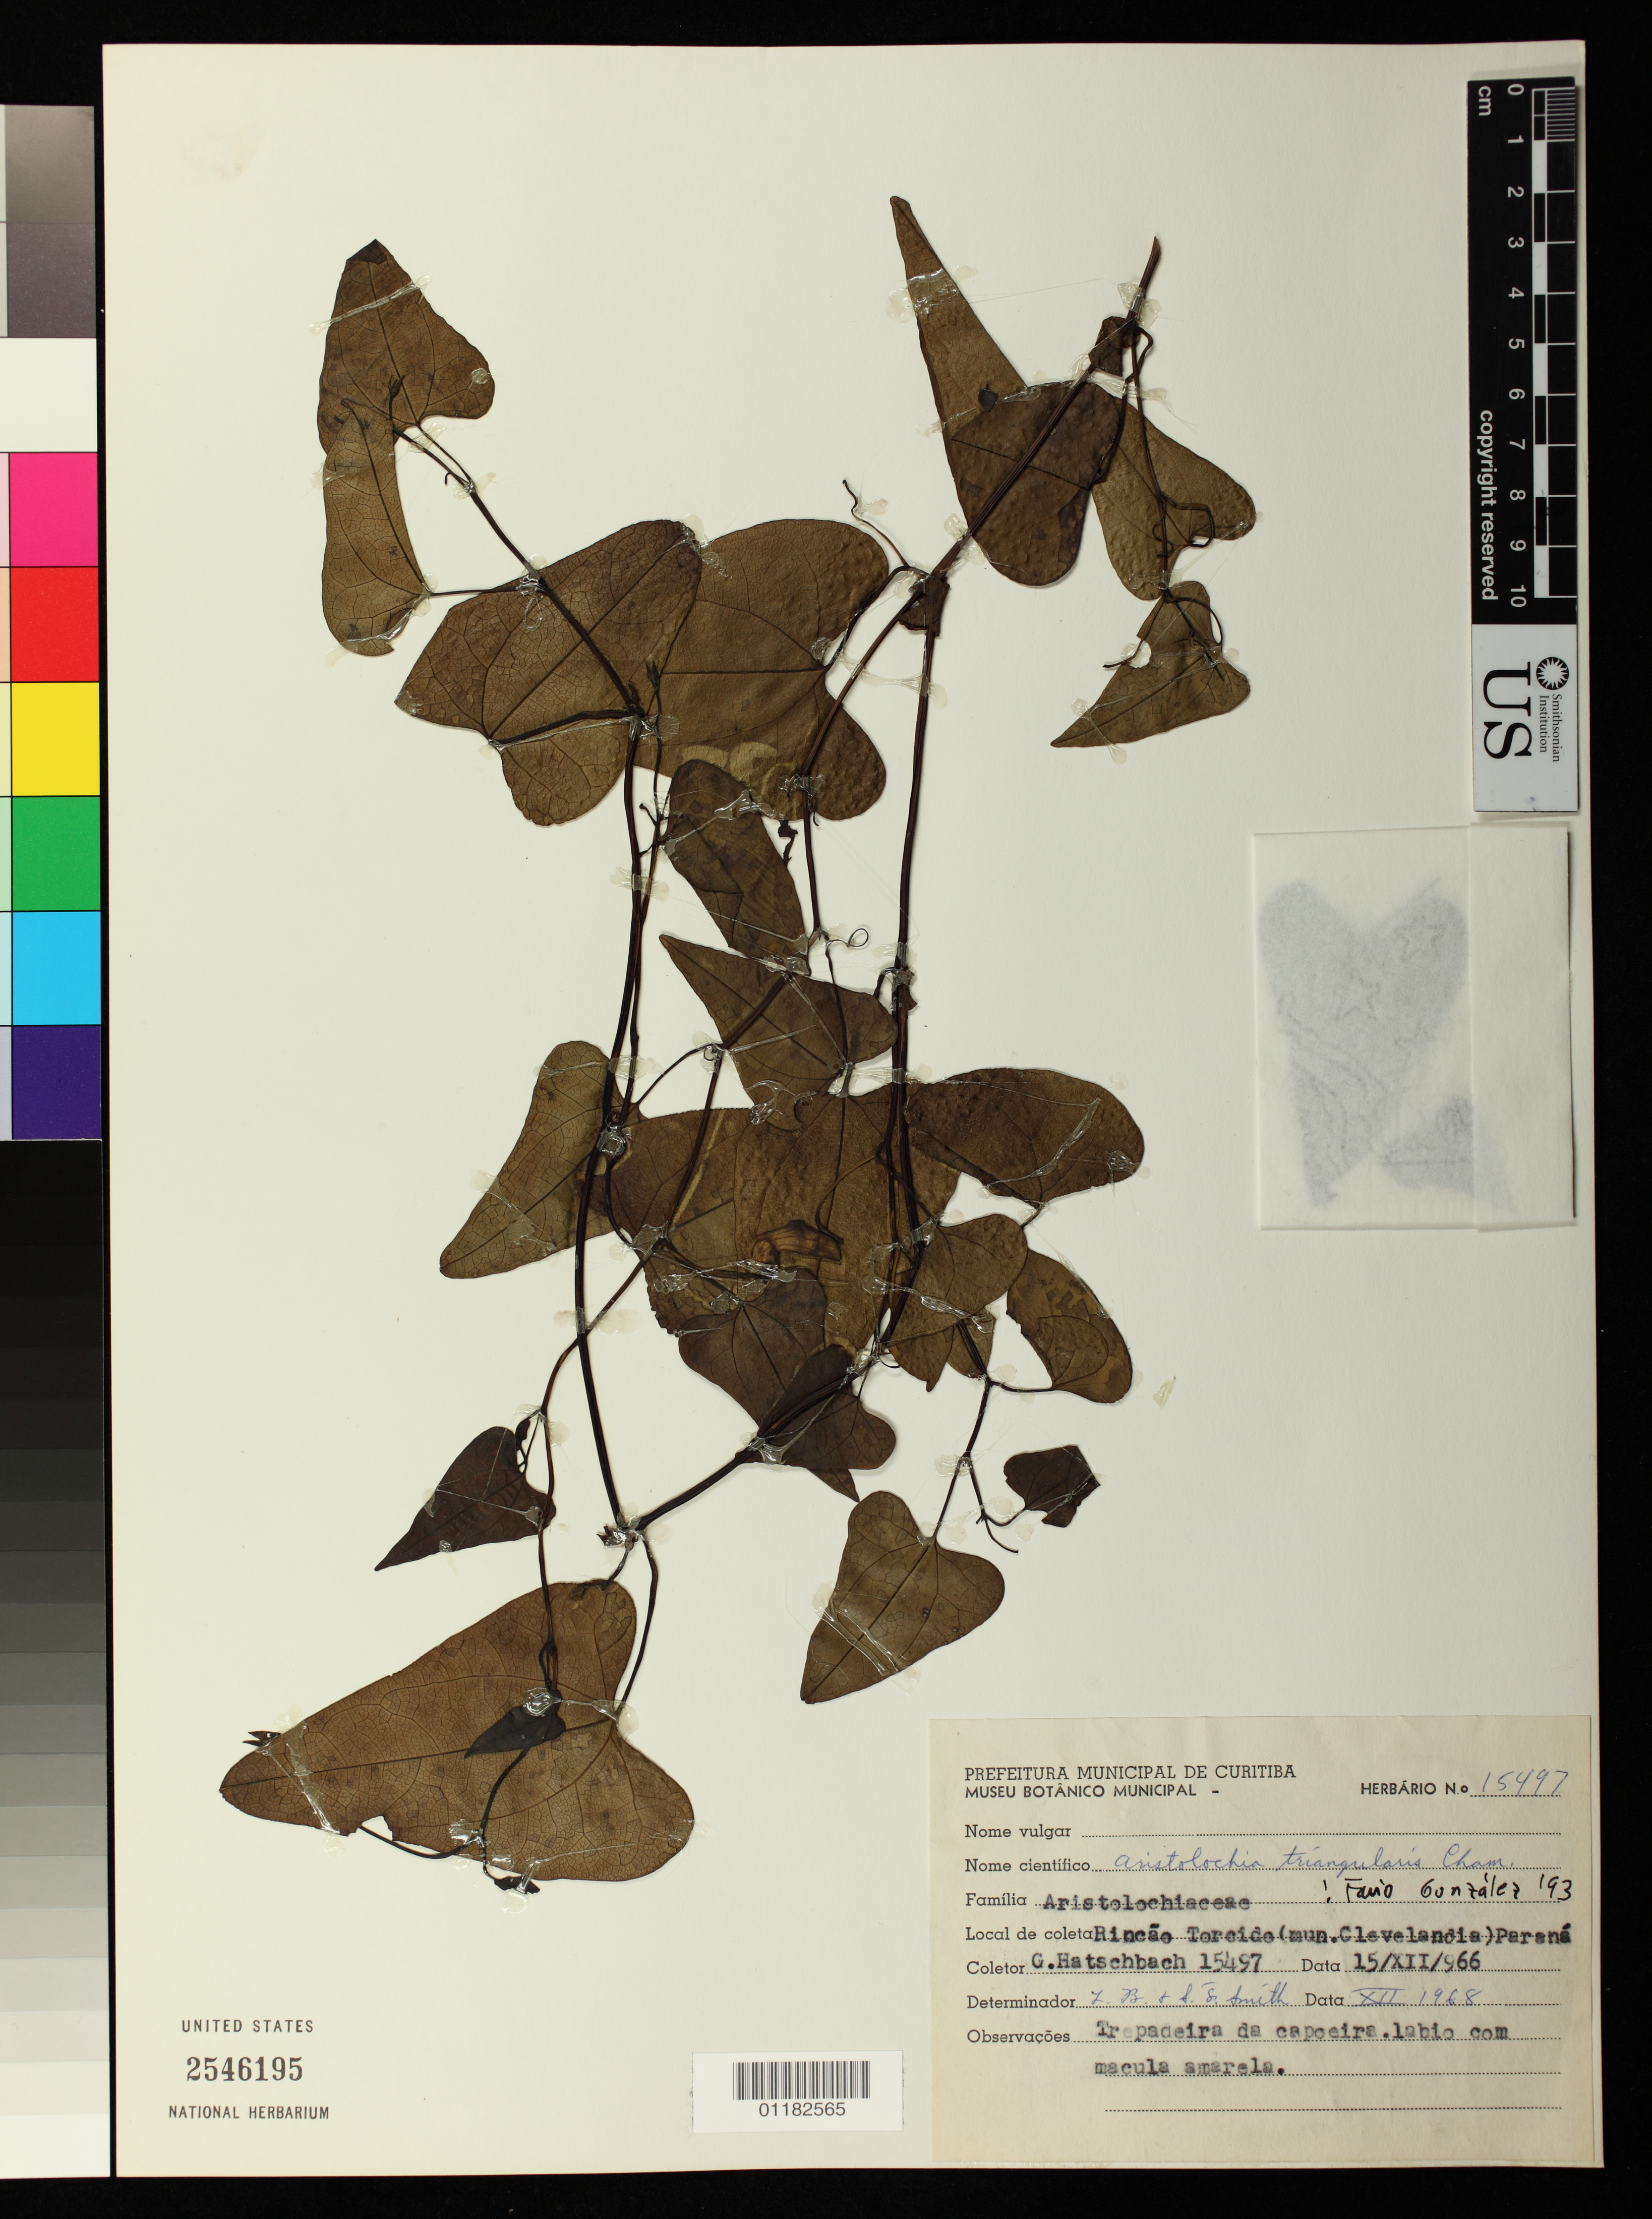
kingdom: Plantae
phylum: Tracheophyta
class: Magnoliopsida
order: Piperales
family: Aristolochiaceae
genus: Aristolochia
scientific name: Aristolochia triangularis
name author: Cham.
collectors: G. Hatschbach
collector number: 15497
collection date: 1966-12-15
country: Brazil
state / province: Paraná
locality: Rincão Torcido. Municipality: Clevelandia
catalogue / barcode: US 2546195